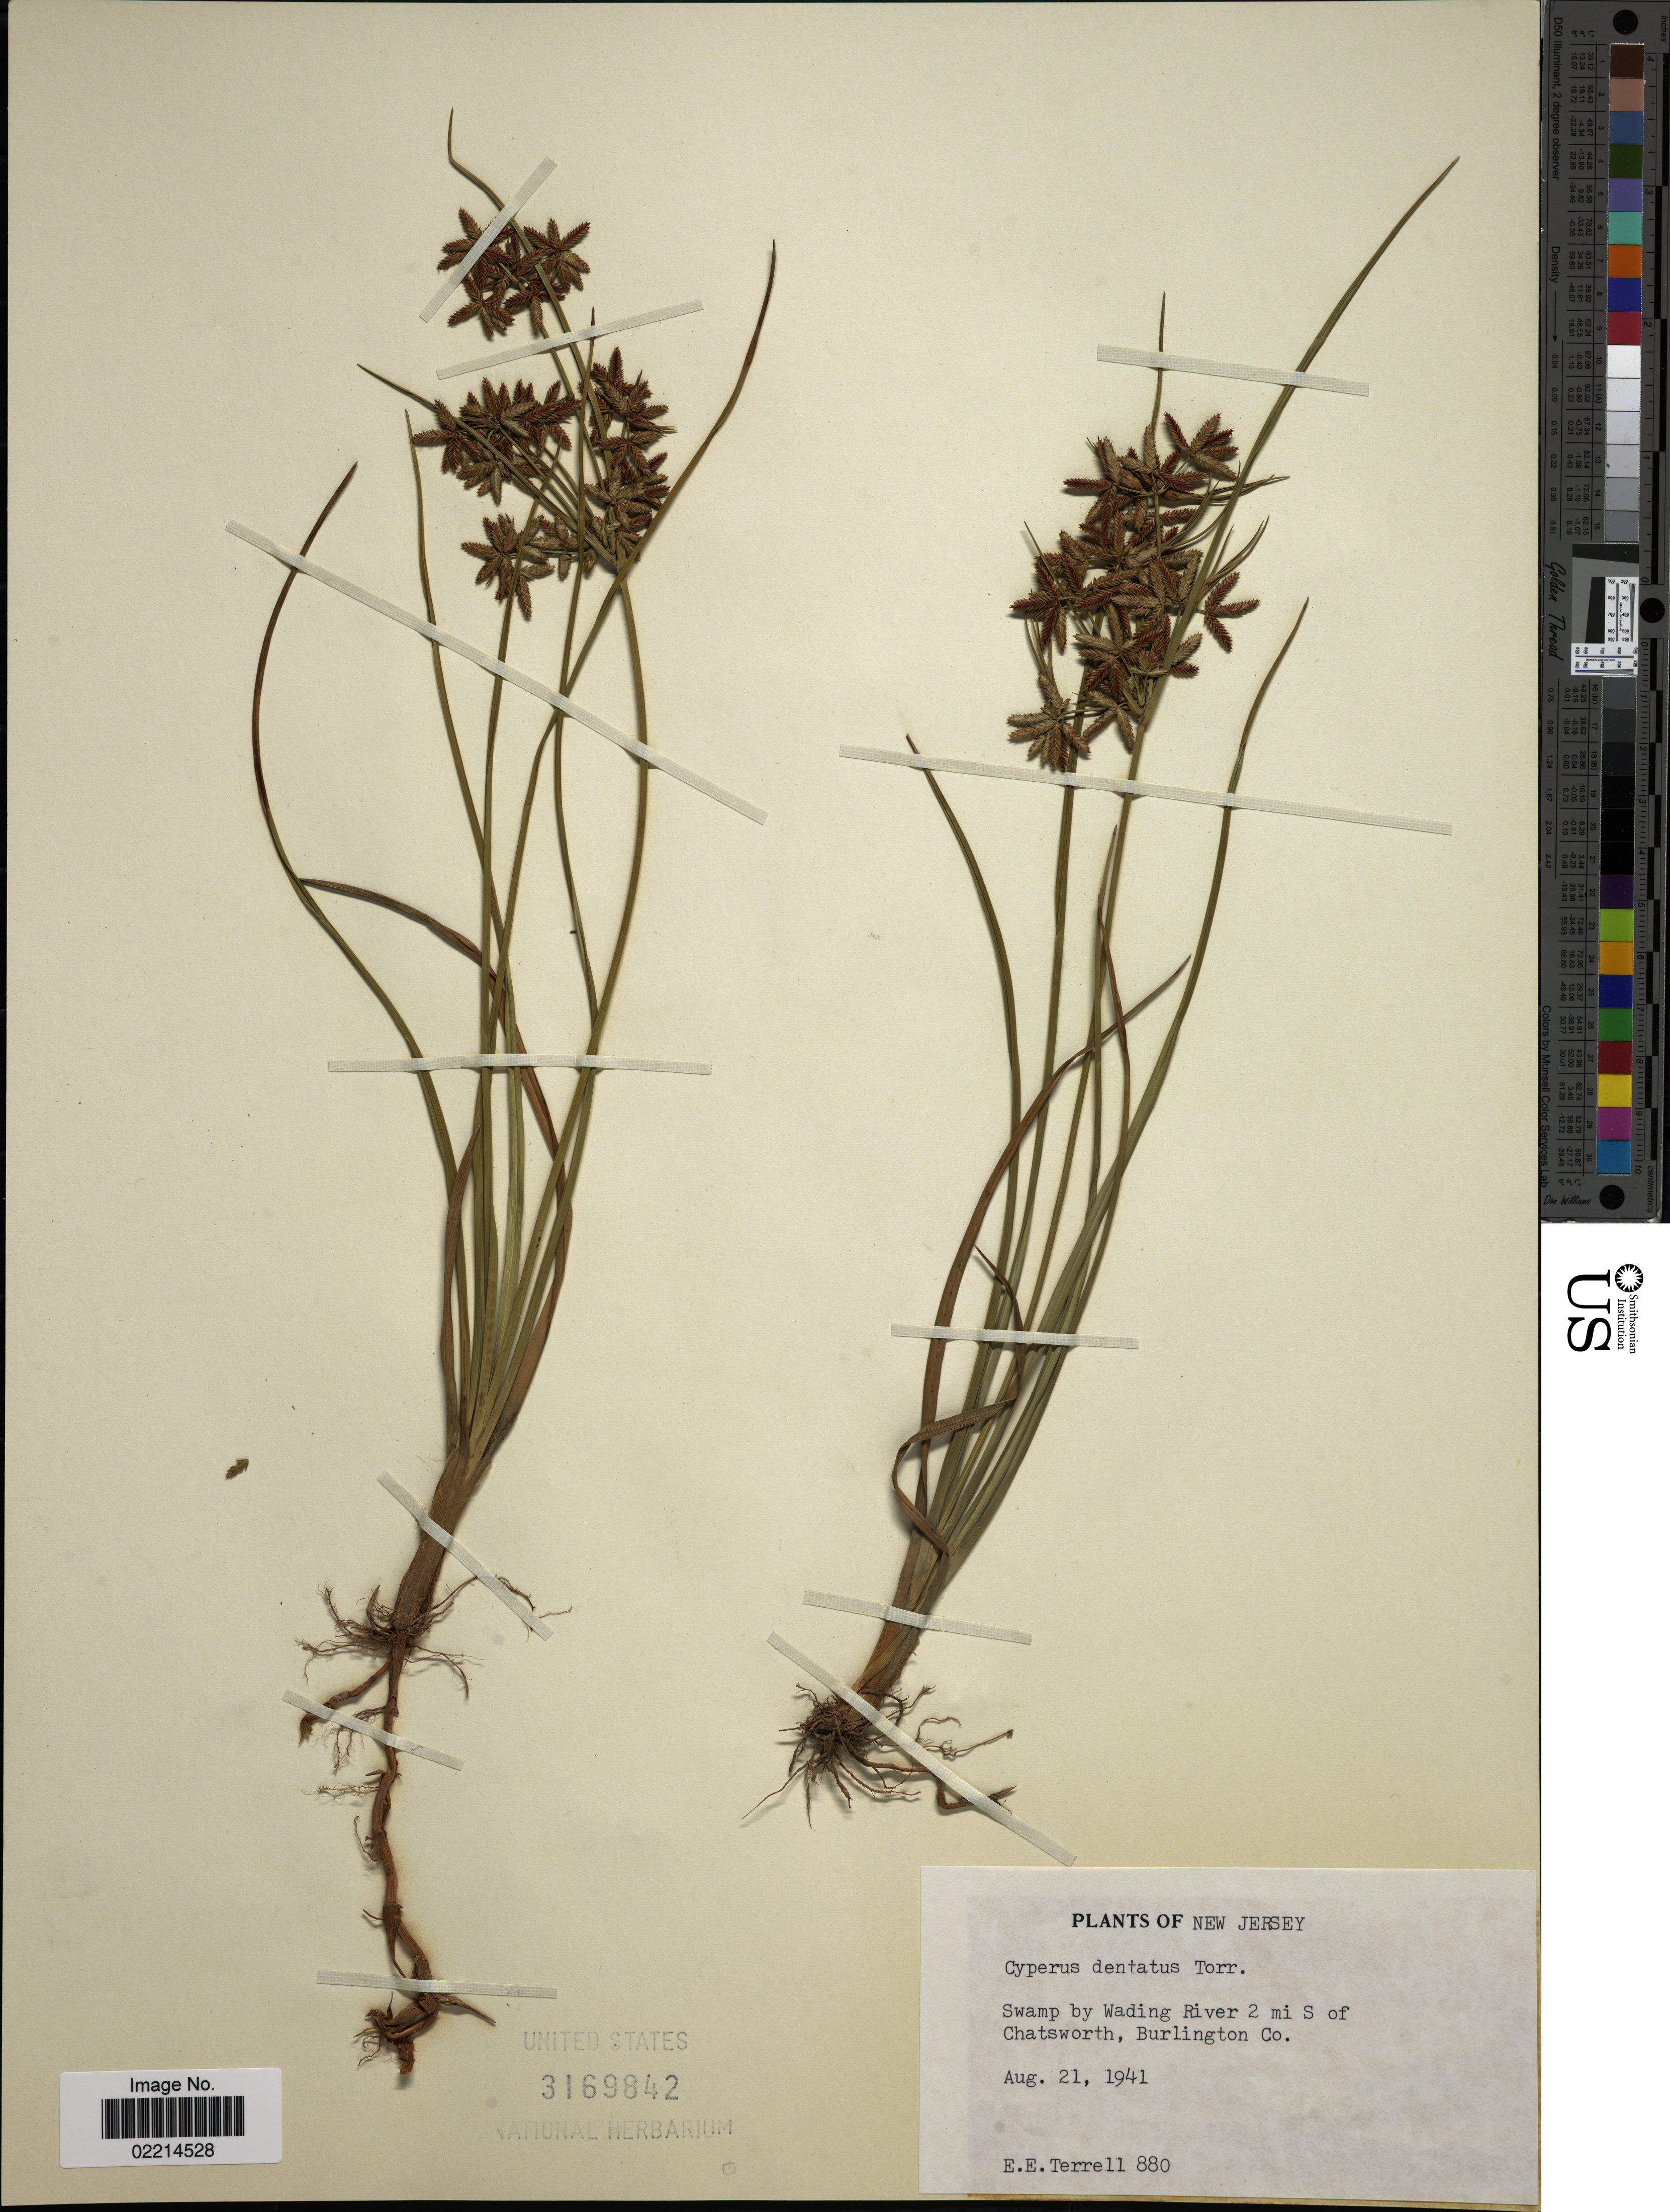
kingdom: Plantae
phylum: Tracheophyta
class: Liliopsida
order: Poales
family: Cyperaceae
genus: Cyperus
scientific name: Cyperus dentatus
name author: Torr.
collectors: E. E. Terrell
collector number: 880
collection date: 1941-08-21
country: United States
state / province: New Jersey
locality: Swamp by Wading River 2 mi S of Chatsworth, Burlington Co.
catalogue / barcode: US 3169842